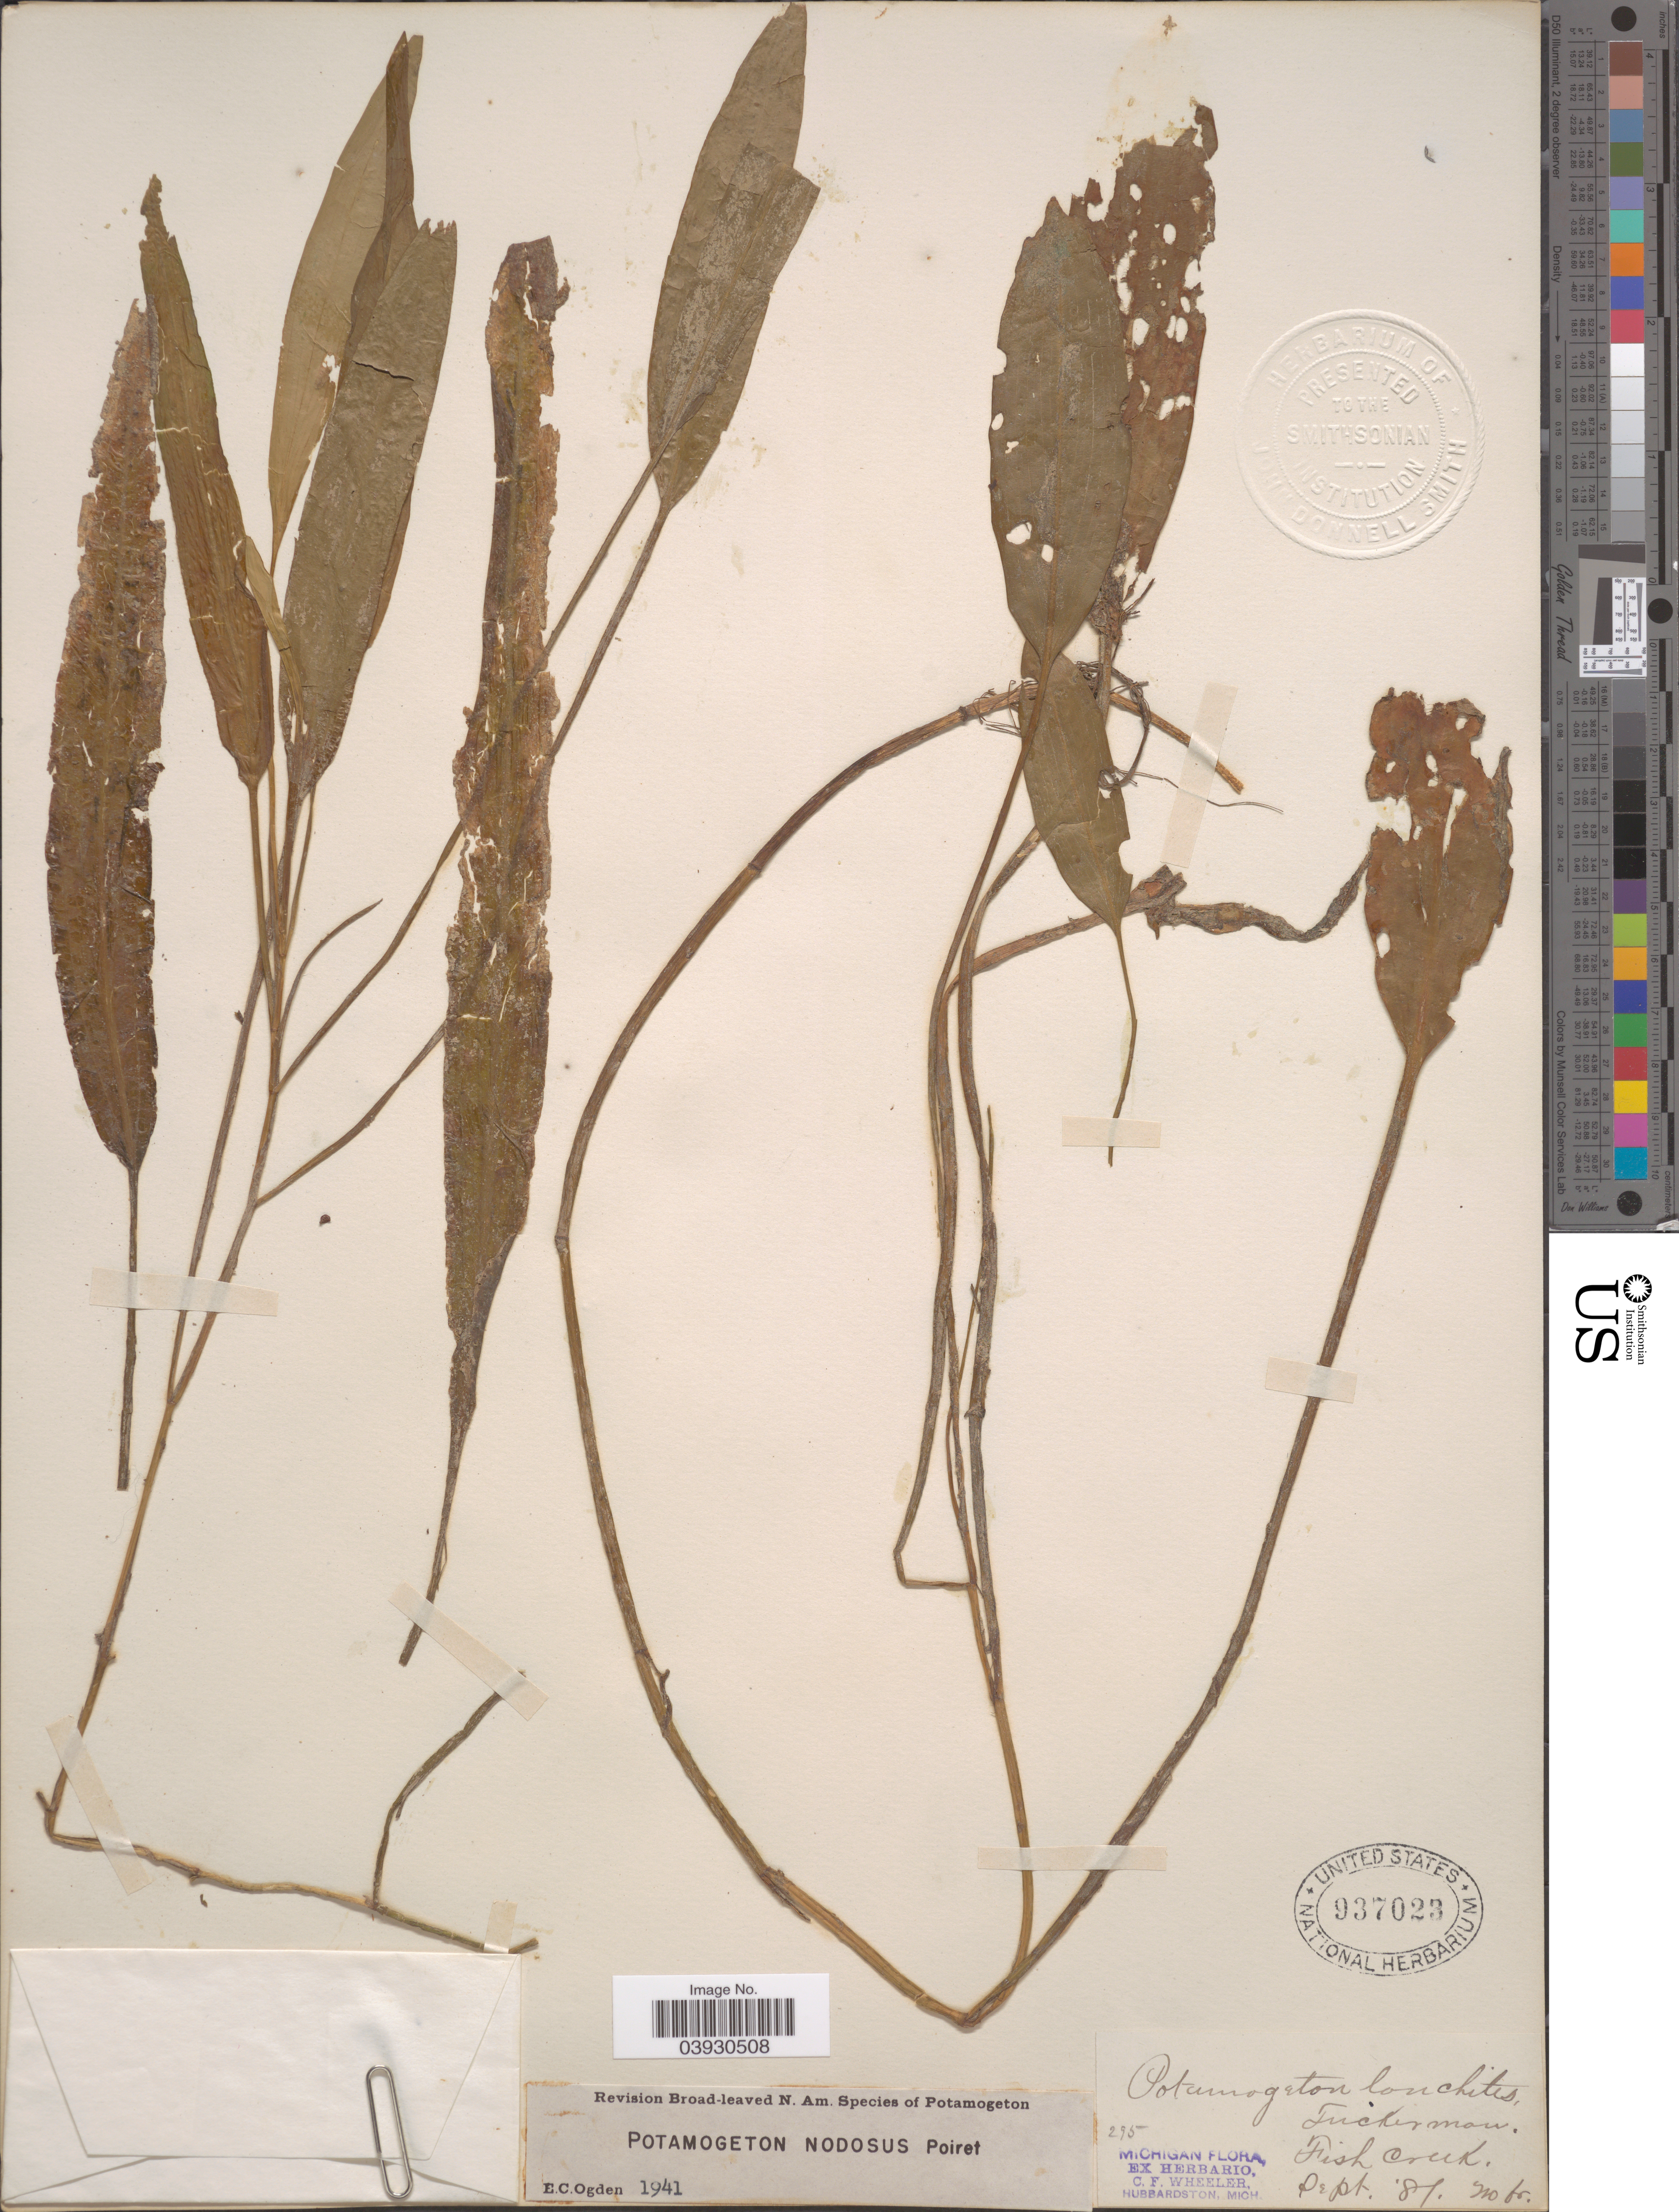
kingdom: Plantae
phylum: Tracheophyta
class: Liliopsida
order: Alismatales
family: Potamogetonaceae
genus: Potamogeton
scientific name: Potamogeton nodosus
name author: Poir.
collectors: C. Wheeler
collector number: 295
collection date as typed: Transcribed d/m/y: /9/81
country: United States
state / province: Michigan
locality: Fish Creek. Hubbardston.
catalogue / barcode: US 937023